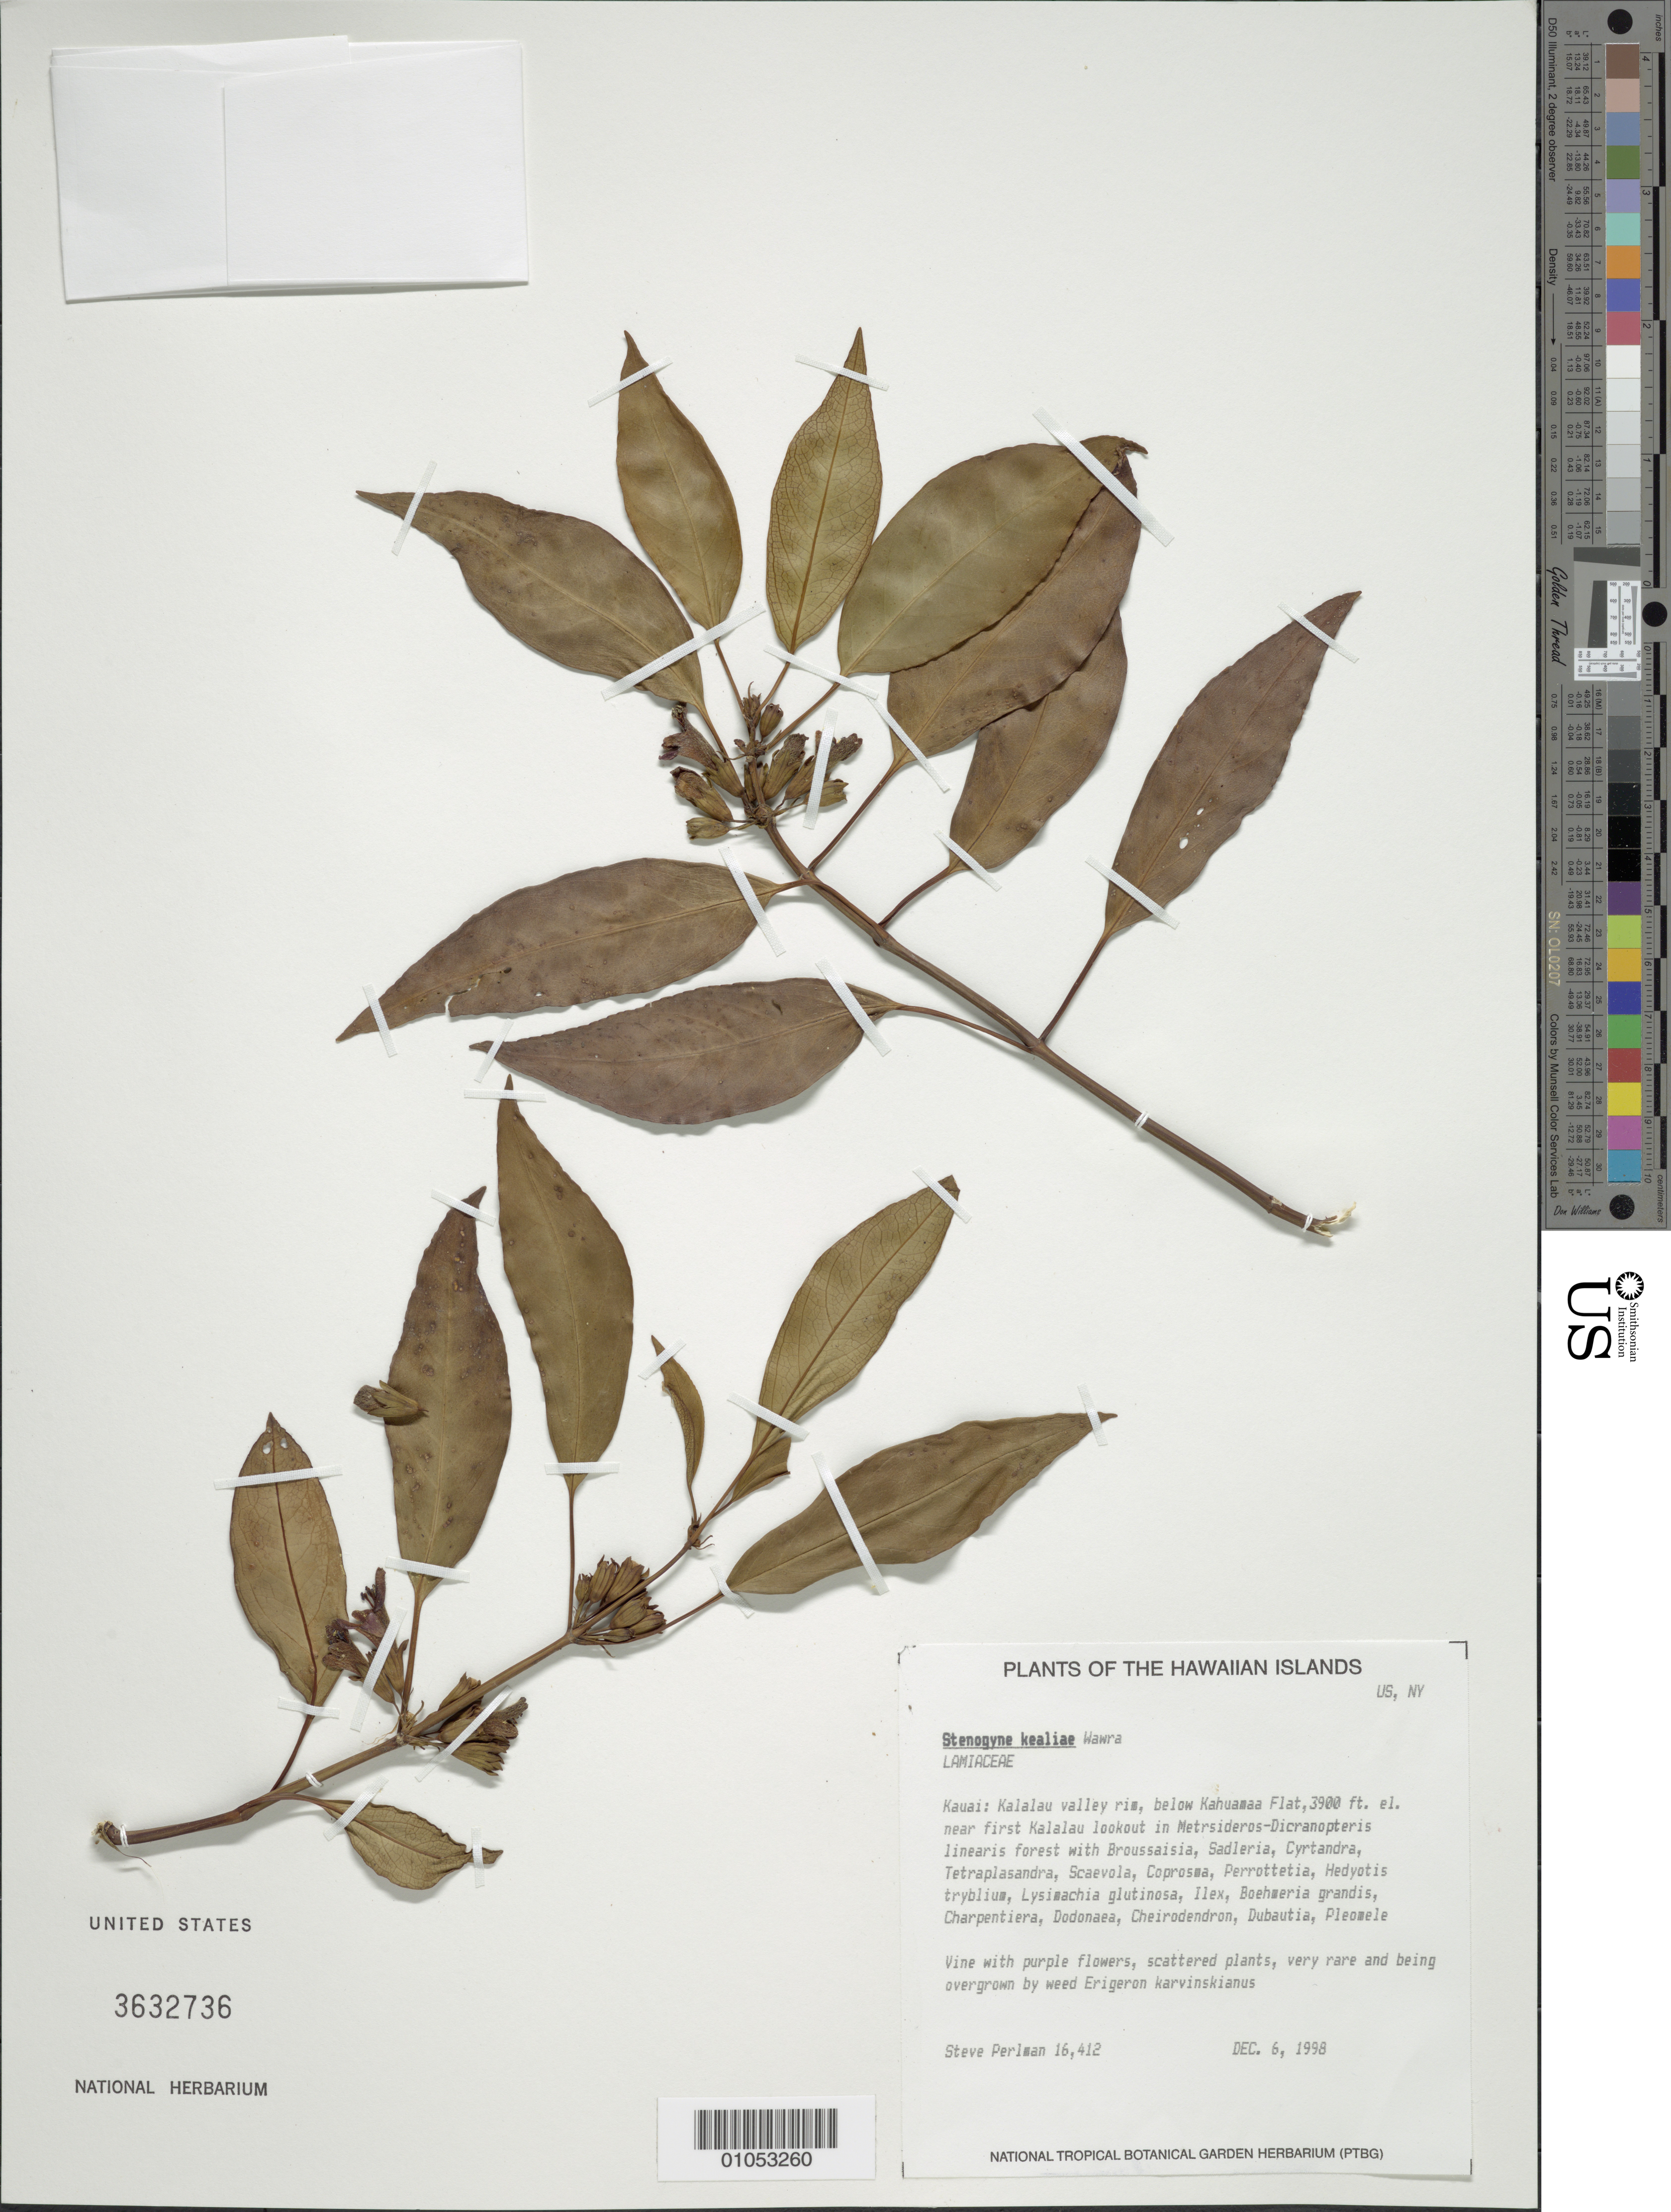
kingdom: Plantae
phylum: Tracheophyta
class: Magnoliopsida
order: Lamiales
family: Lamiaceae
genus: Stenogyne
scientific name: Stenogyne kealiae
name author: Wawra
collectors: S. P. Perlman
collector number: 16412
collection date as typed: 6 Dec 1998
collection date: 1998-12-06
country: United States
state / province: Hawaii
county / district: Kaui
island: Kaua'i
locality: Kalalau Valley rim, below Kahuamaa Flat near first Kalalau lookout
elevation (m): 1189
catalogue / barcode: US 3632736